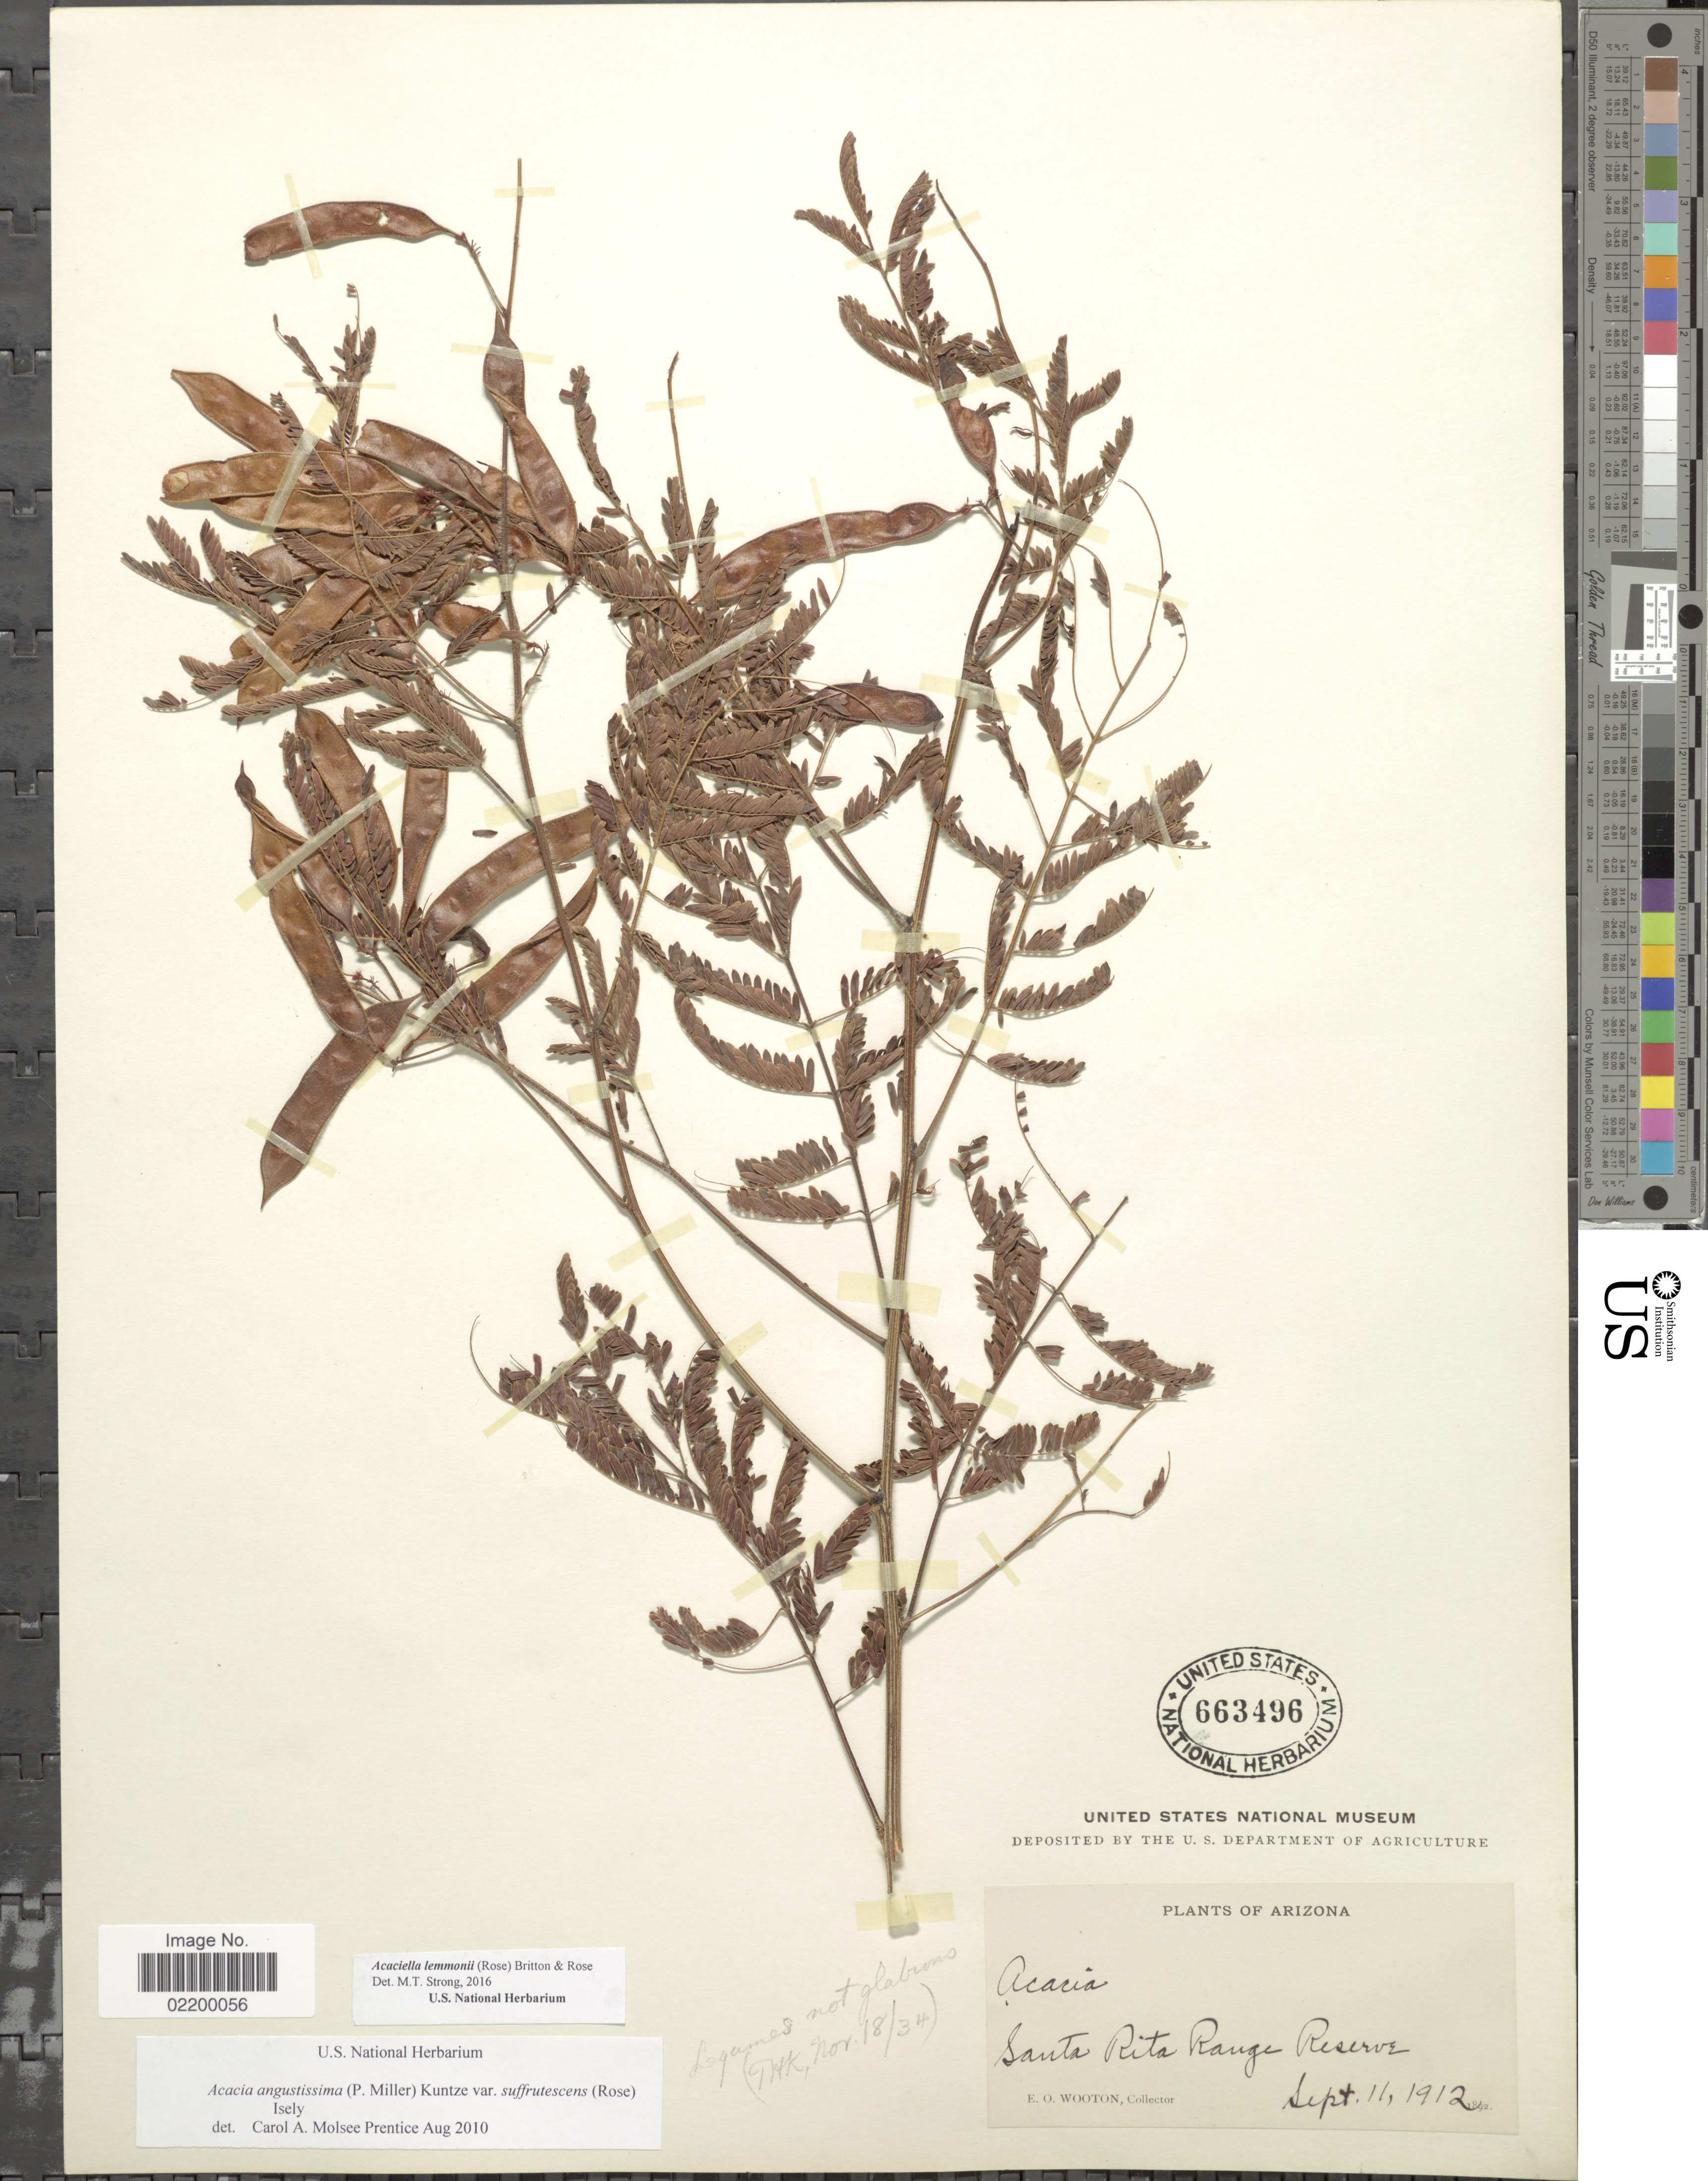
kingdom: Plantae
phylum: Tracheophyta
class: Magnoliopsida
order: Fabales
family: Fabaceae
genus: Acaciella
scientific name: Acaciella lemmonii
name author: (Rose) Britton & Rose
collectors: E. O. Wooton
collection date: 1912-09-11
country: United States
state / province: Arizona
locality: Santa Rita Range Reserve.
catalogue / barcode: US 663496